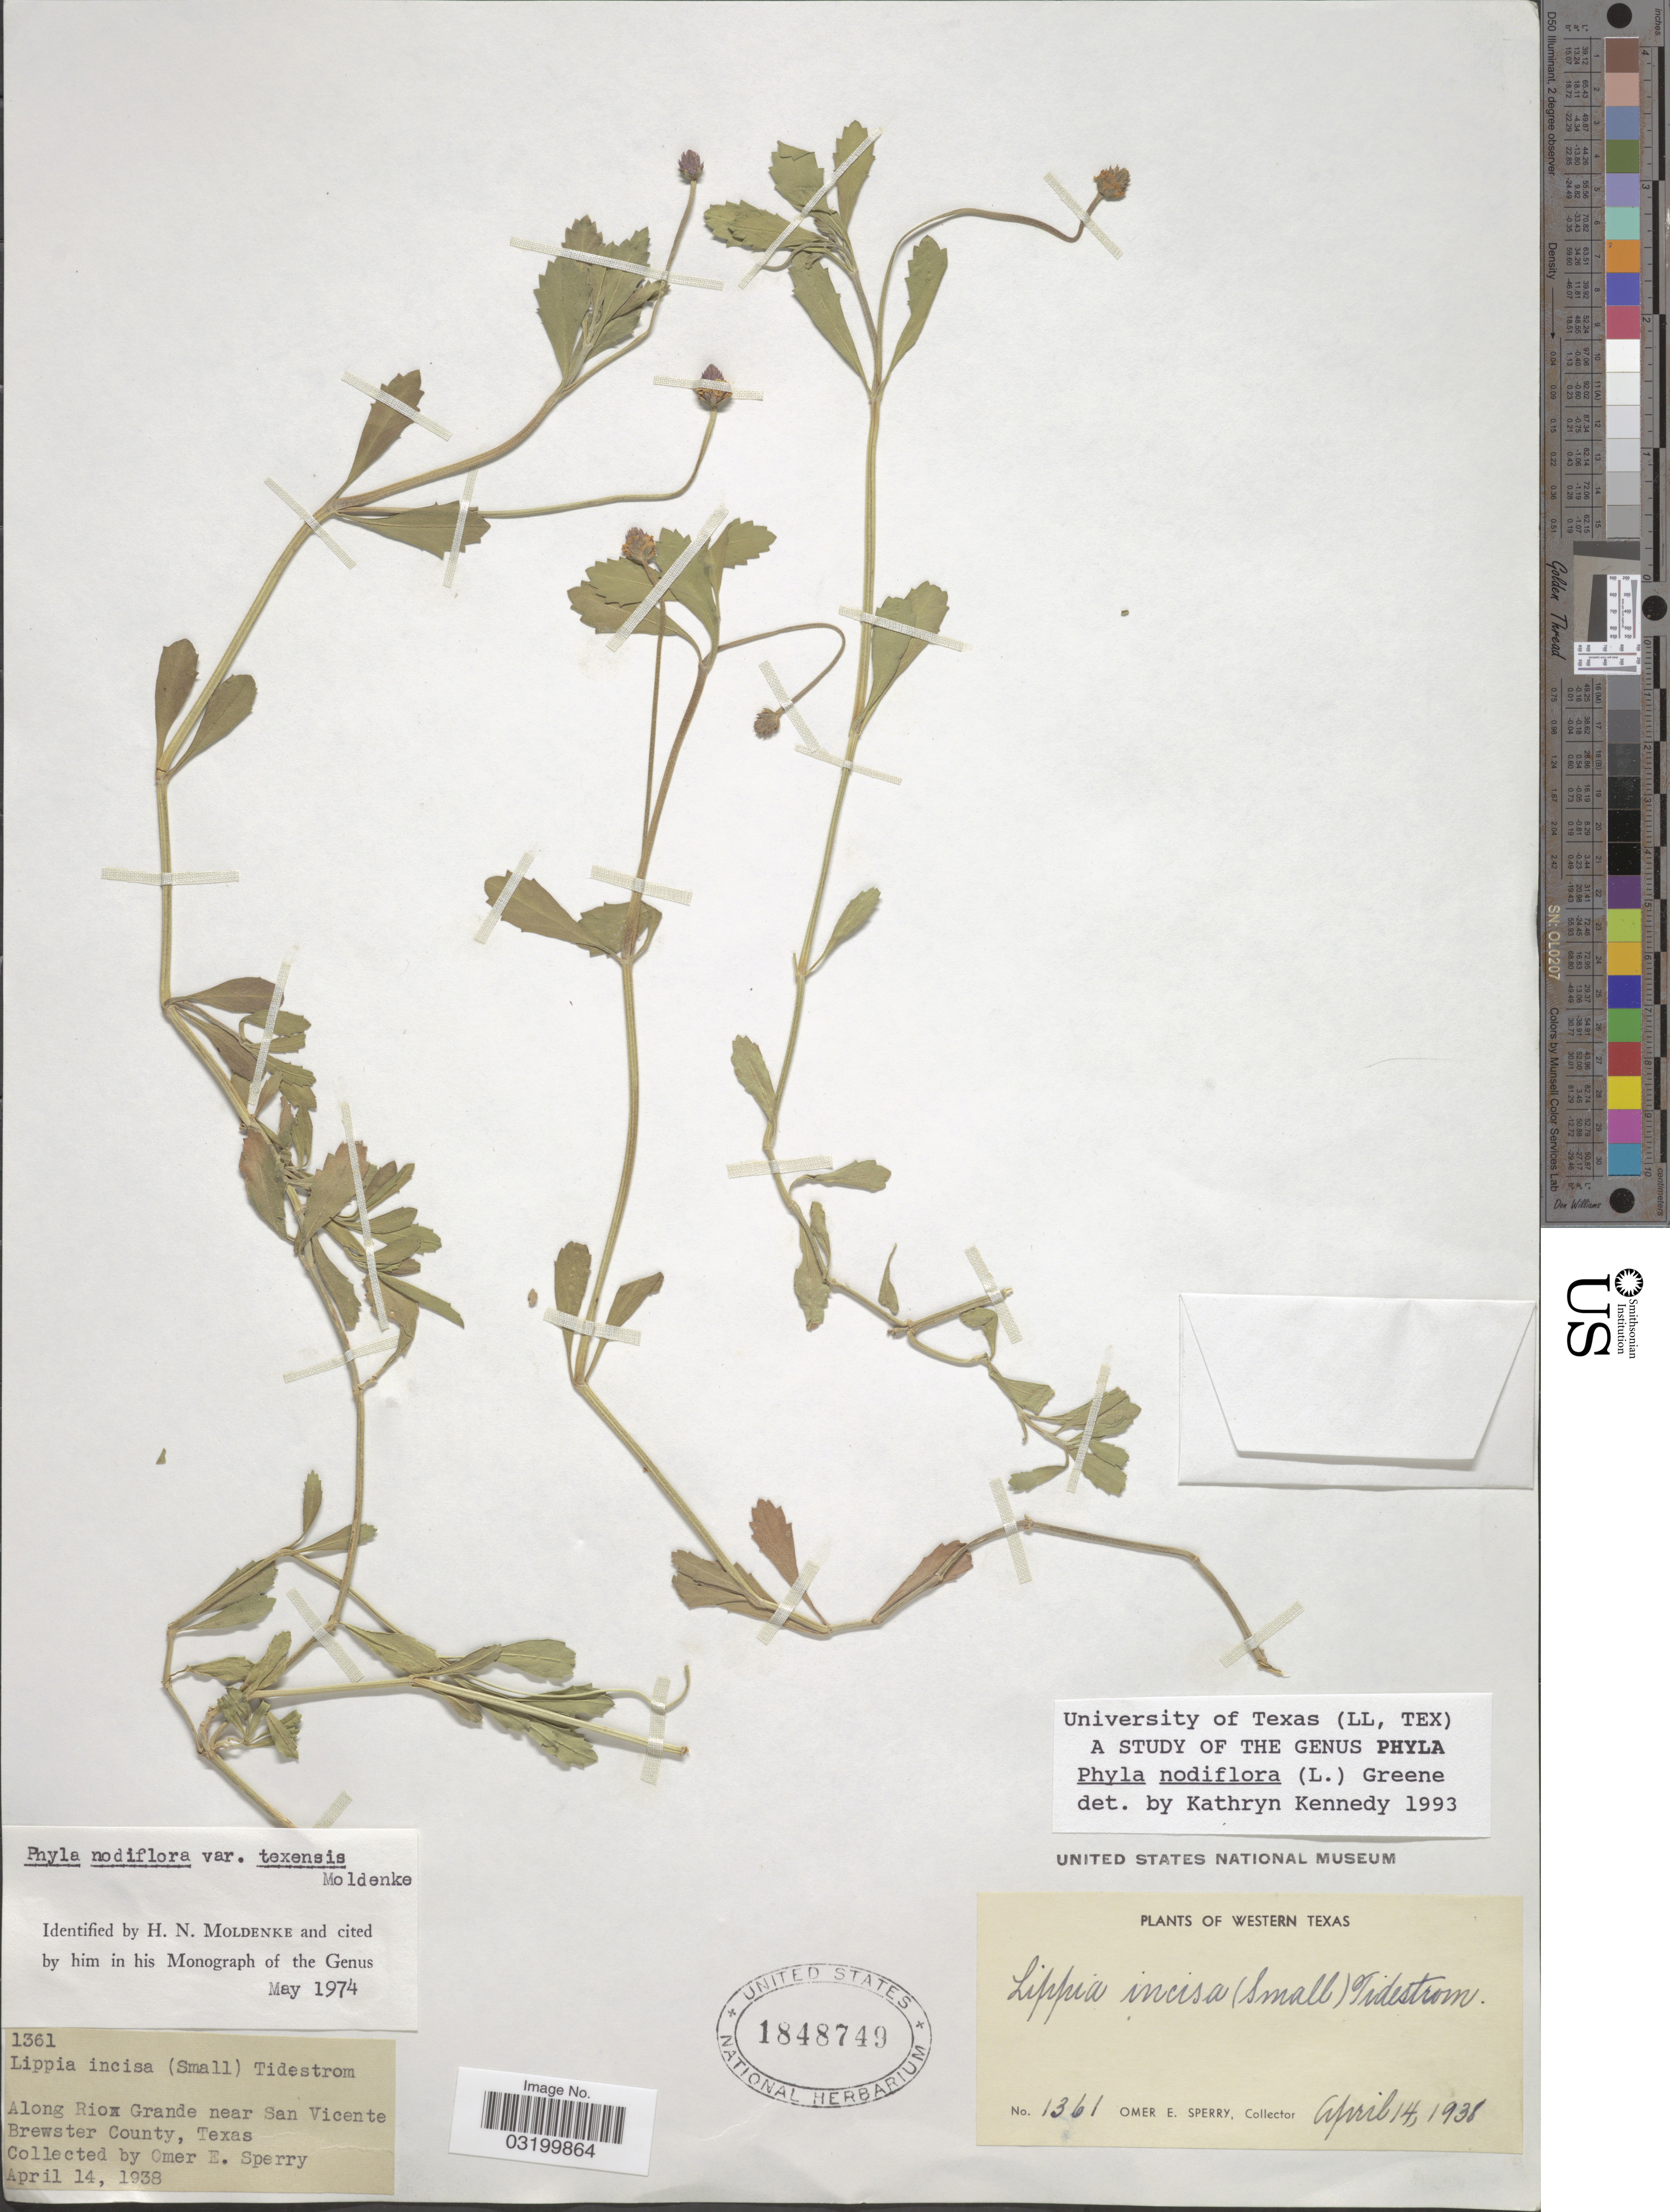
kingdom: Plantae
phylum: Tracheophyta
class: Magnoliopsida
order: Lamiales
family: Verbenaceae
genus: Phyla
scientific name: Phyla nodiflora var. nodiflora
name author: (L.) Greene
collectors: O. E. Sperry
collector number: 1361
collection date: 1938-04-14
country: United States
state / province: Texas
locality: Western Texas. Along Rio Grande near San Vicente. Brewster County.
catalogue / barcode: US 1848749